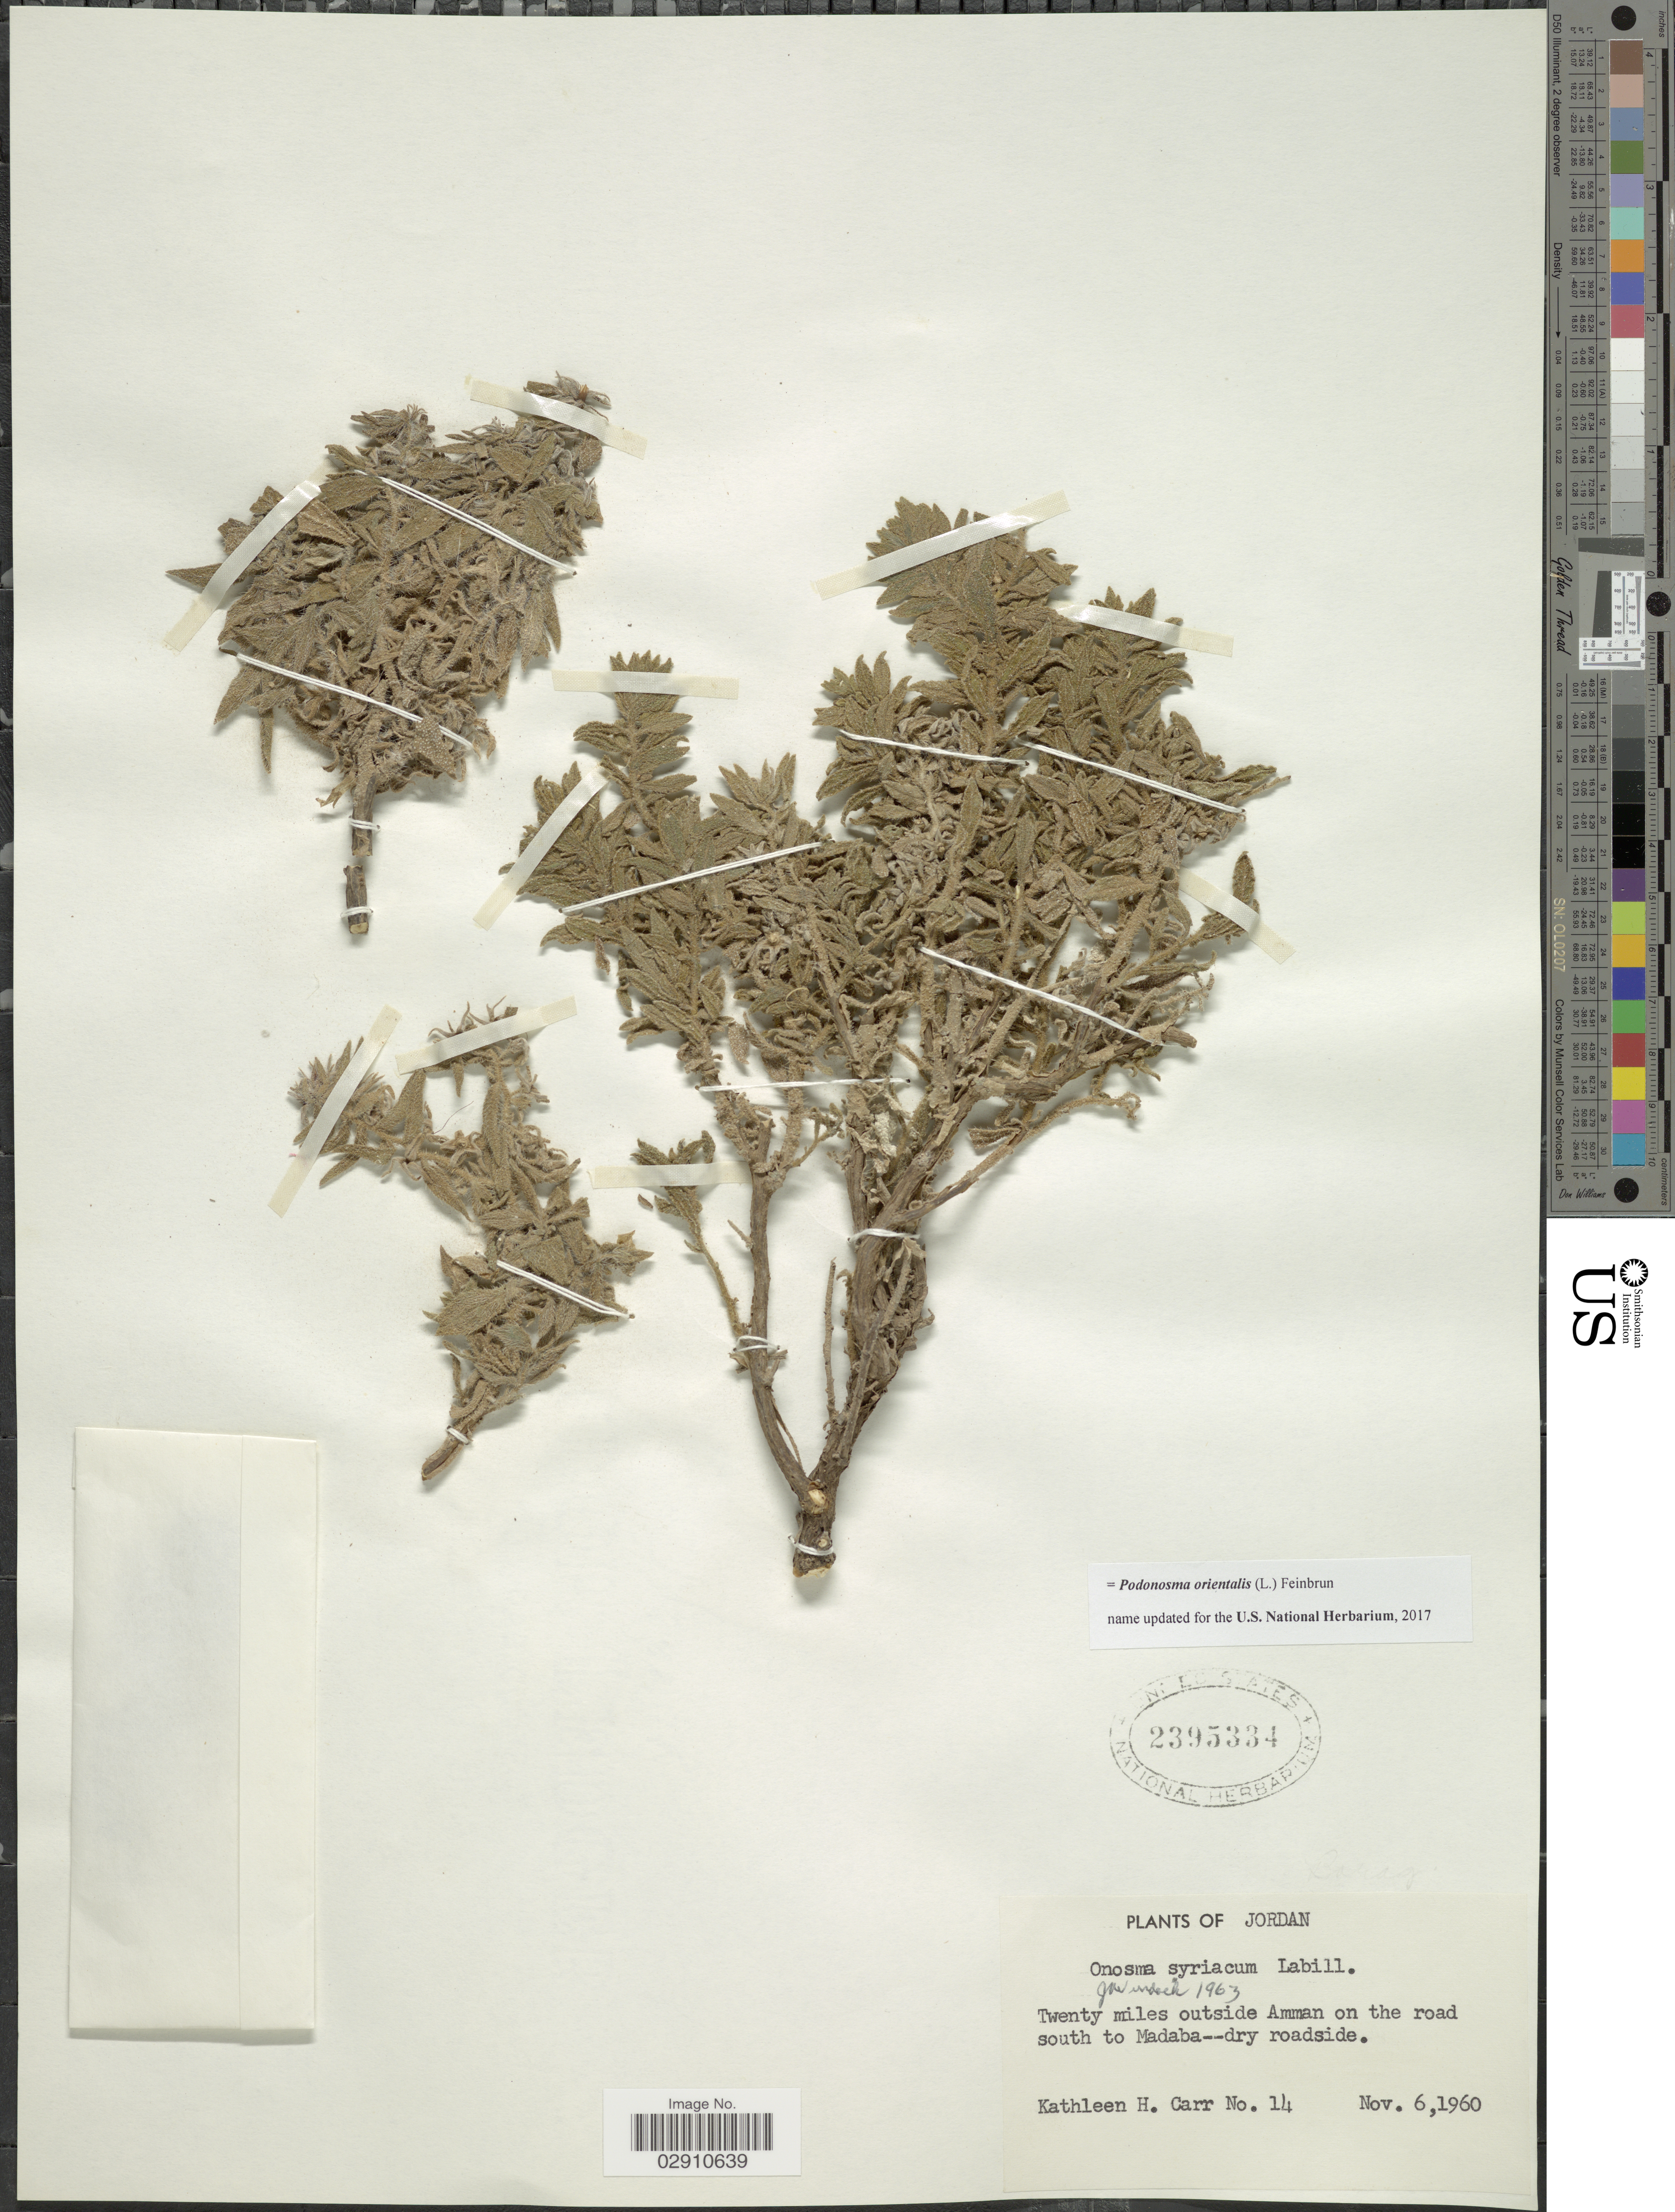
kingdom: Plantae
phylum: Tracheophyta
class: Magnoliopsida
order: Boraginales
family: Boraginaceae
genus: Podonosma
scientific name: Podonosma orientalis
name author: (L.) Feinbrun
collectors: K. Carr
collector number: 14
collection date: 1960-11-06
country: Jordan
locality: Twenty miles outside Amman on the road south to Madaba.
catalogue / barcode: US 2395334